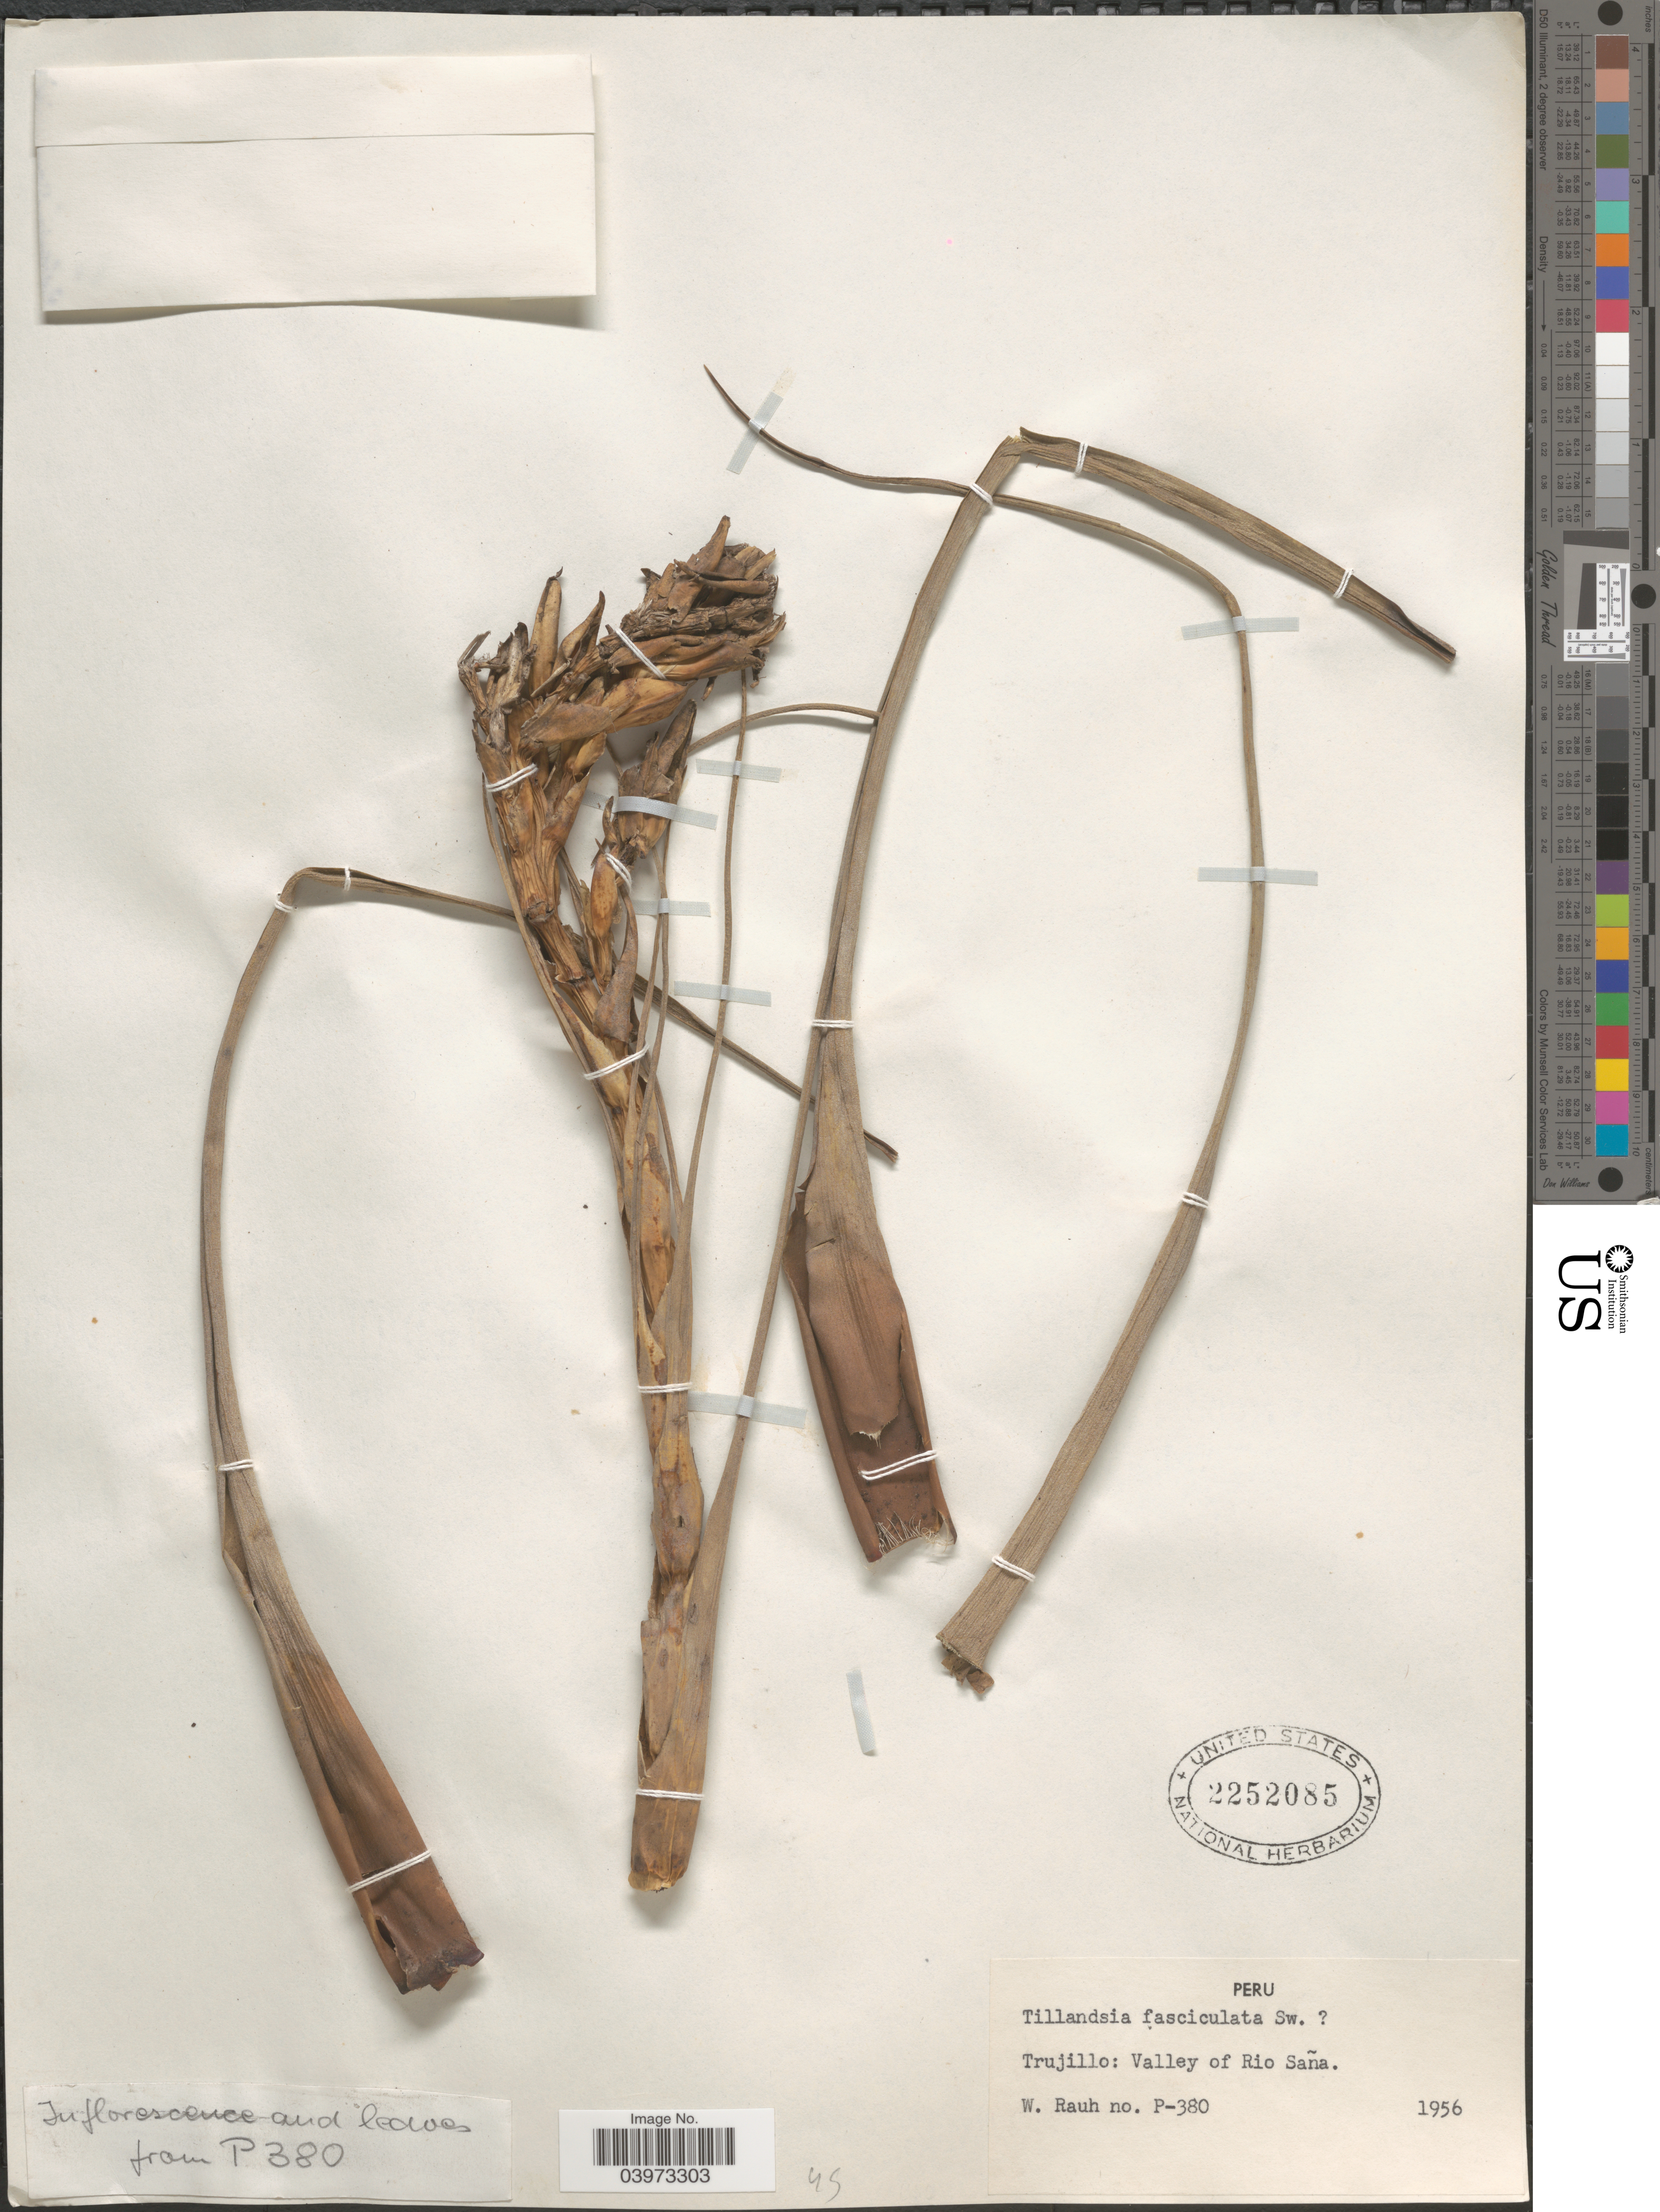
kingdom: Plantae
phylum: Tracheophyta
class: Liliopsida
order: Poales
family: Bromeliaceae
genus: Tillandsia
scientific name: Tillandsia fasciculata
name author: Sw.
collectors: W. Rauh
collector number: P-380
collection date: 1956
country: Peru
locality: Trujillo: Valley of Rio Saña.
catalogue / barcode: US 2252085